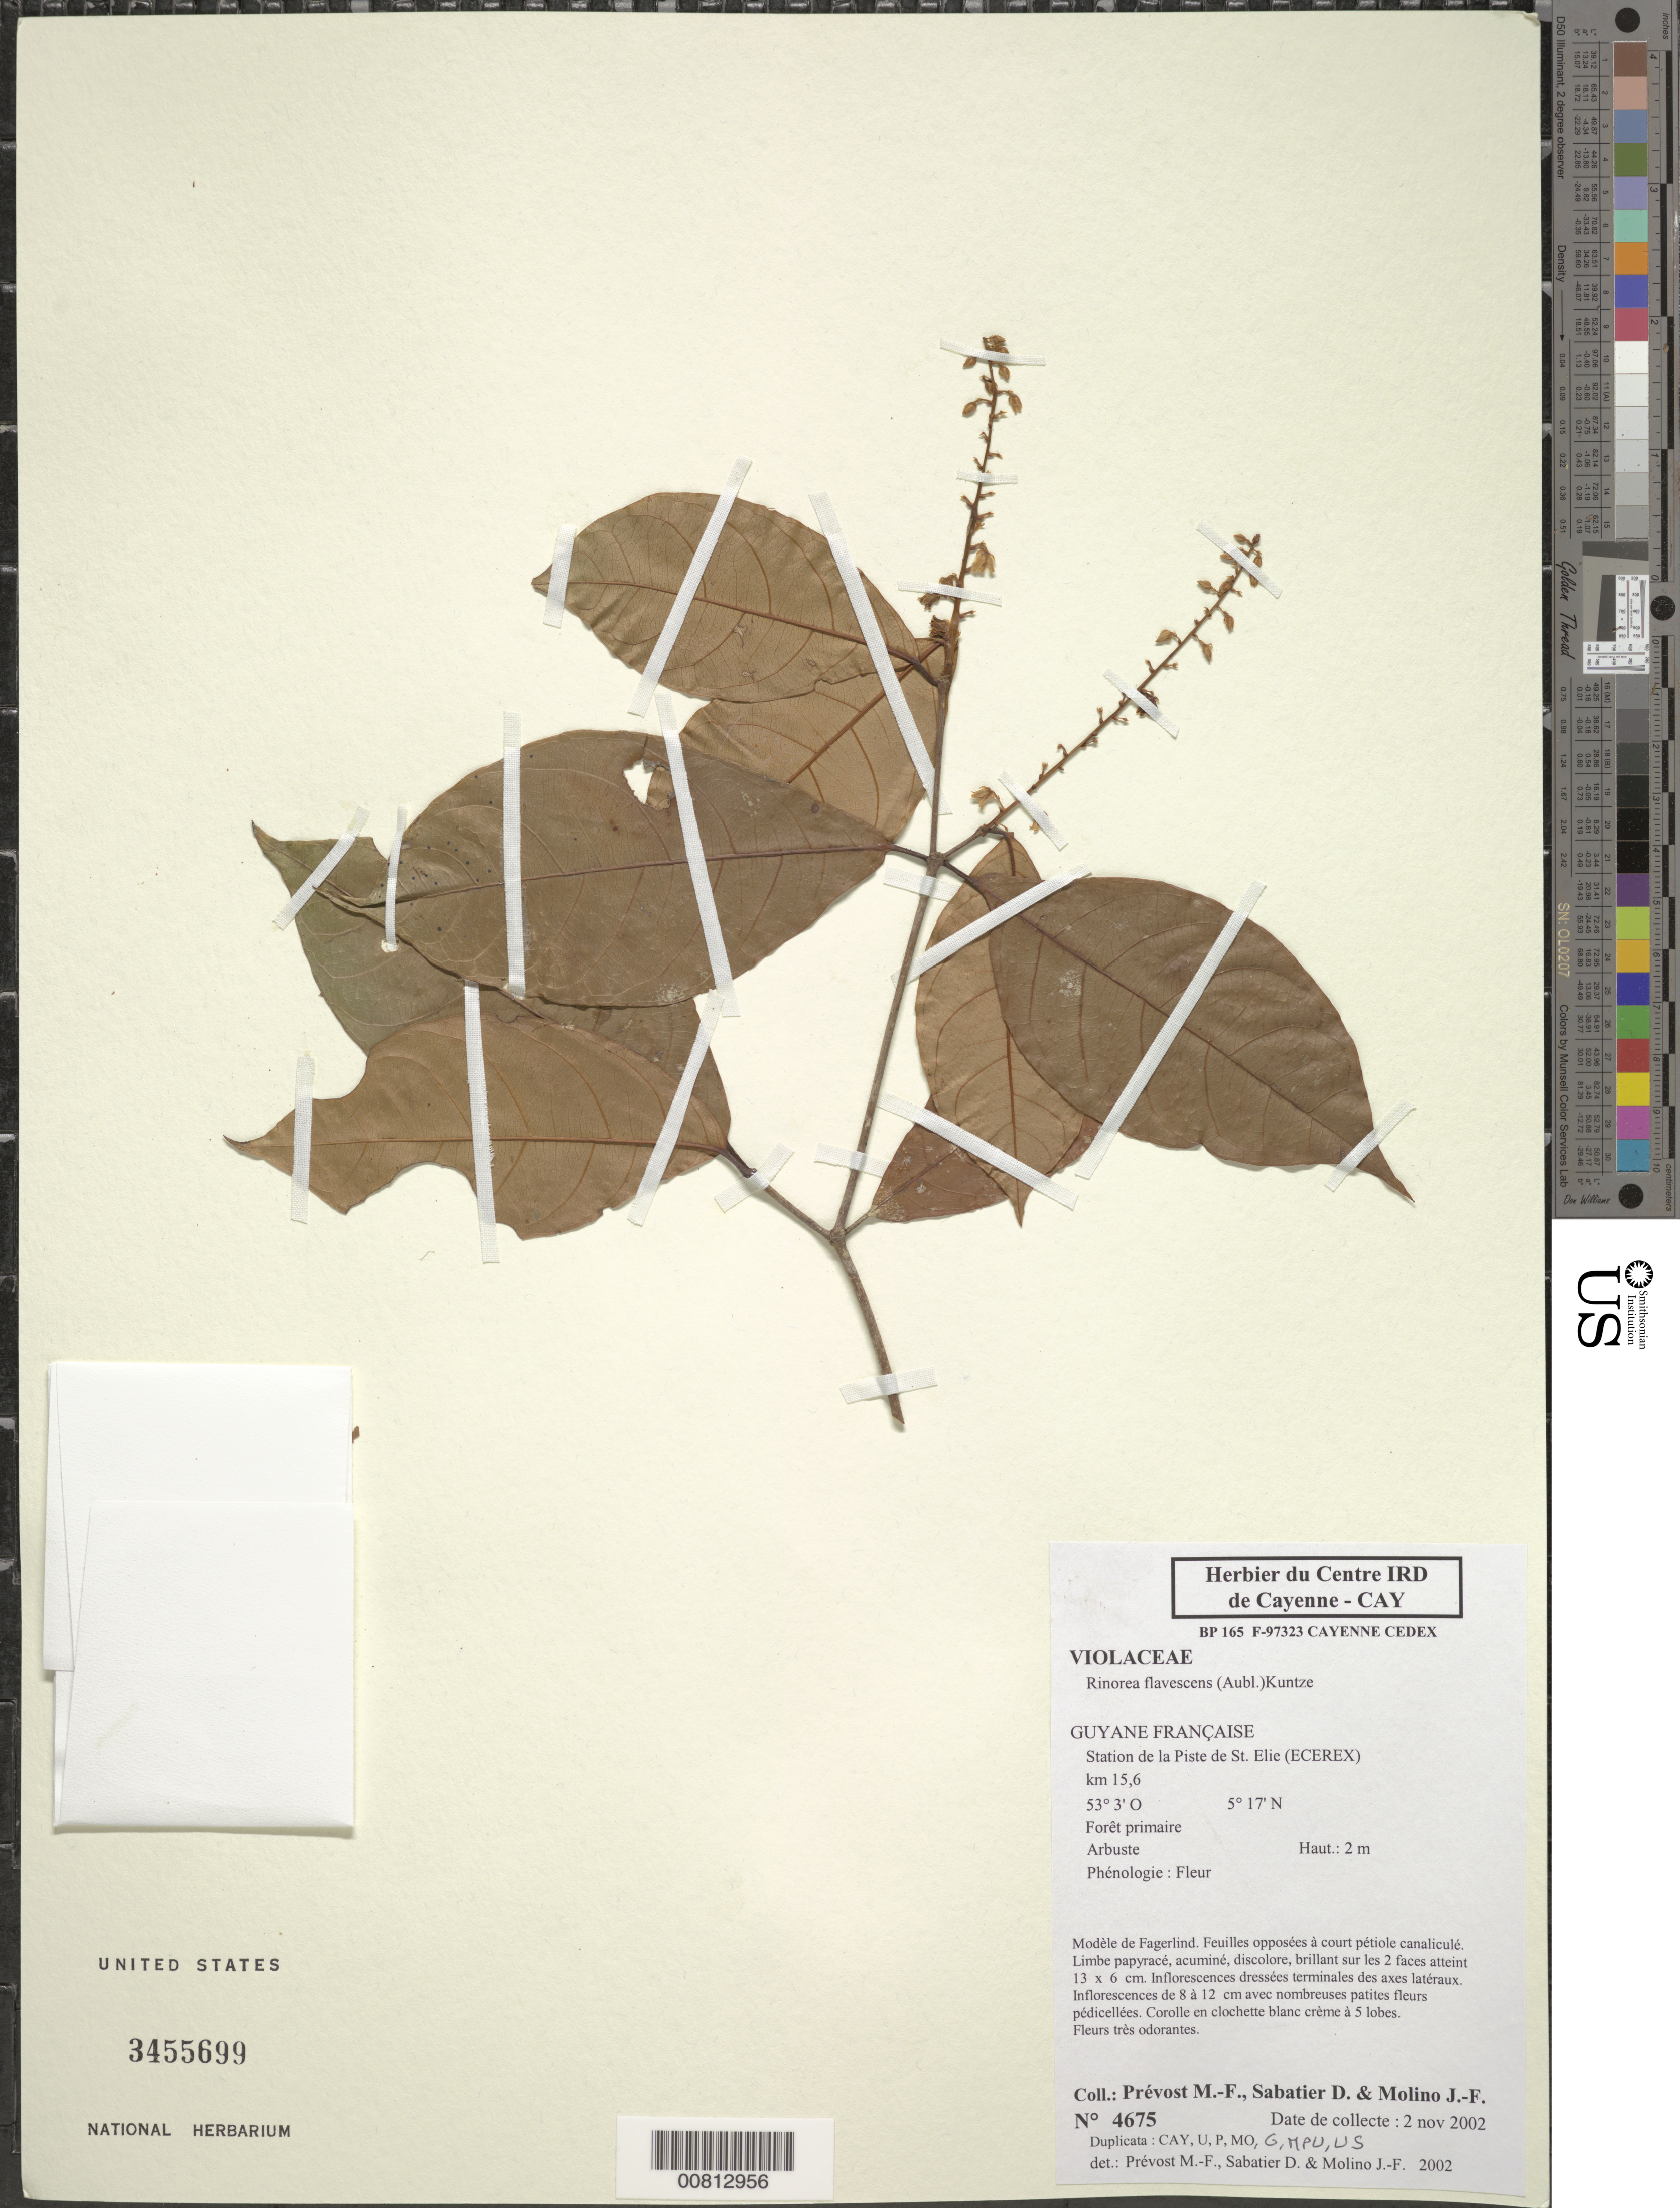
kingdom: Plantae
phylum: Tracheophyta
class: Magnoliopsida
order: Malpighiales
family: Violaceae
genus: Rinorea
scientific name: Rinorea flavescens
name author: (Aubl.) Kuntze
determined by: Prévost, M.-F.; Sabatier, D.; Molino, J. F.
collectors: M.-F. Prévost, D. Sabatier & J. Molino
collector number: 4675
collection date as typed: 2-Nov-02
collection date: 2002-11-02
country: French Guiana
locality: Station de la Piste de Saint-Élie (ECEREX), KM 15.6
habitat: Primary forest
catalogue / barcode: US 3455699